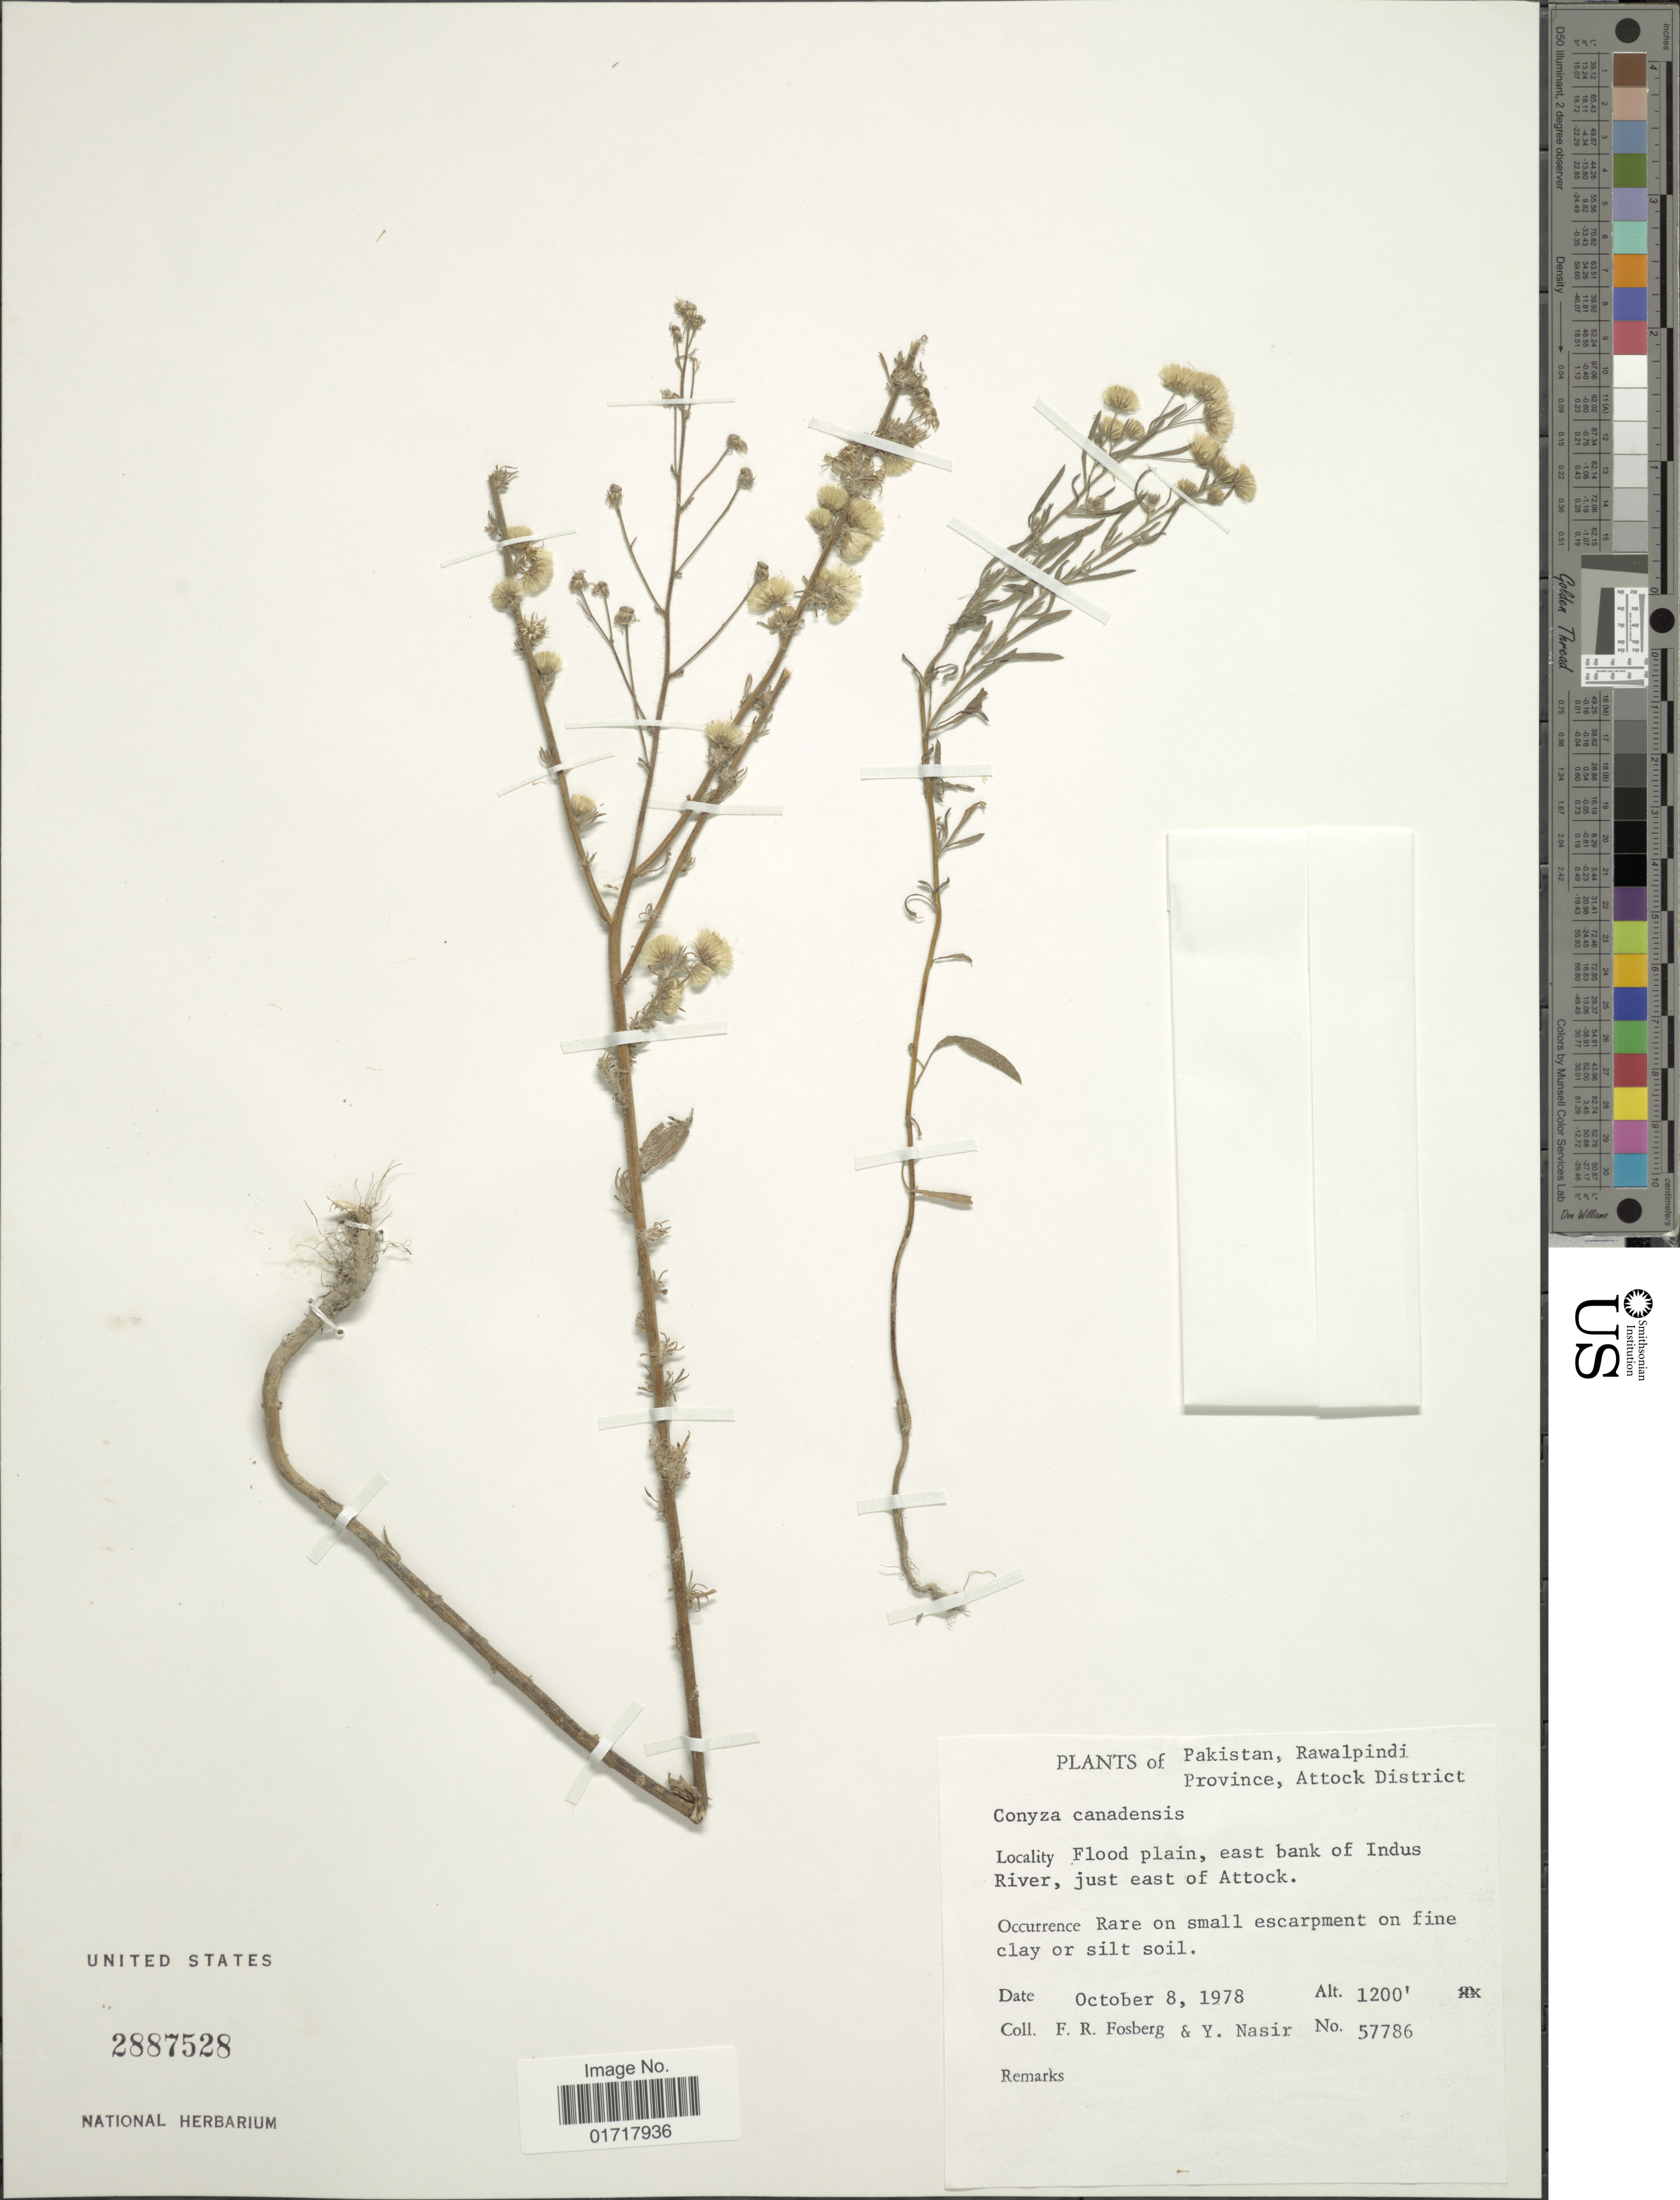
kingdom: Plantae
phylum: Tracheophyta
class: Magnoliopsida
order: Asterales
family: Asteraceae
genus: Conyza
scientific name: Conyza canadensis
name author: (L.) Cronq.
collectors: F. R. Fosberg & Y. Nasir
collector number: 57786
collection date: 1978-10-08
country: Pakistan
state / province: Punjab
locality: Pakistan, Rawalpindi Province, Attock District.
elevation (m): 366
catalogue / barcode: US 2887528